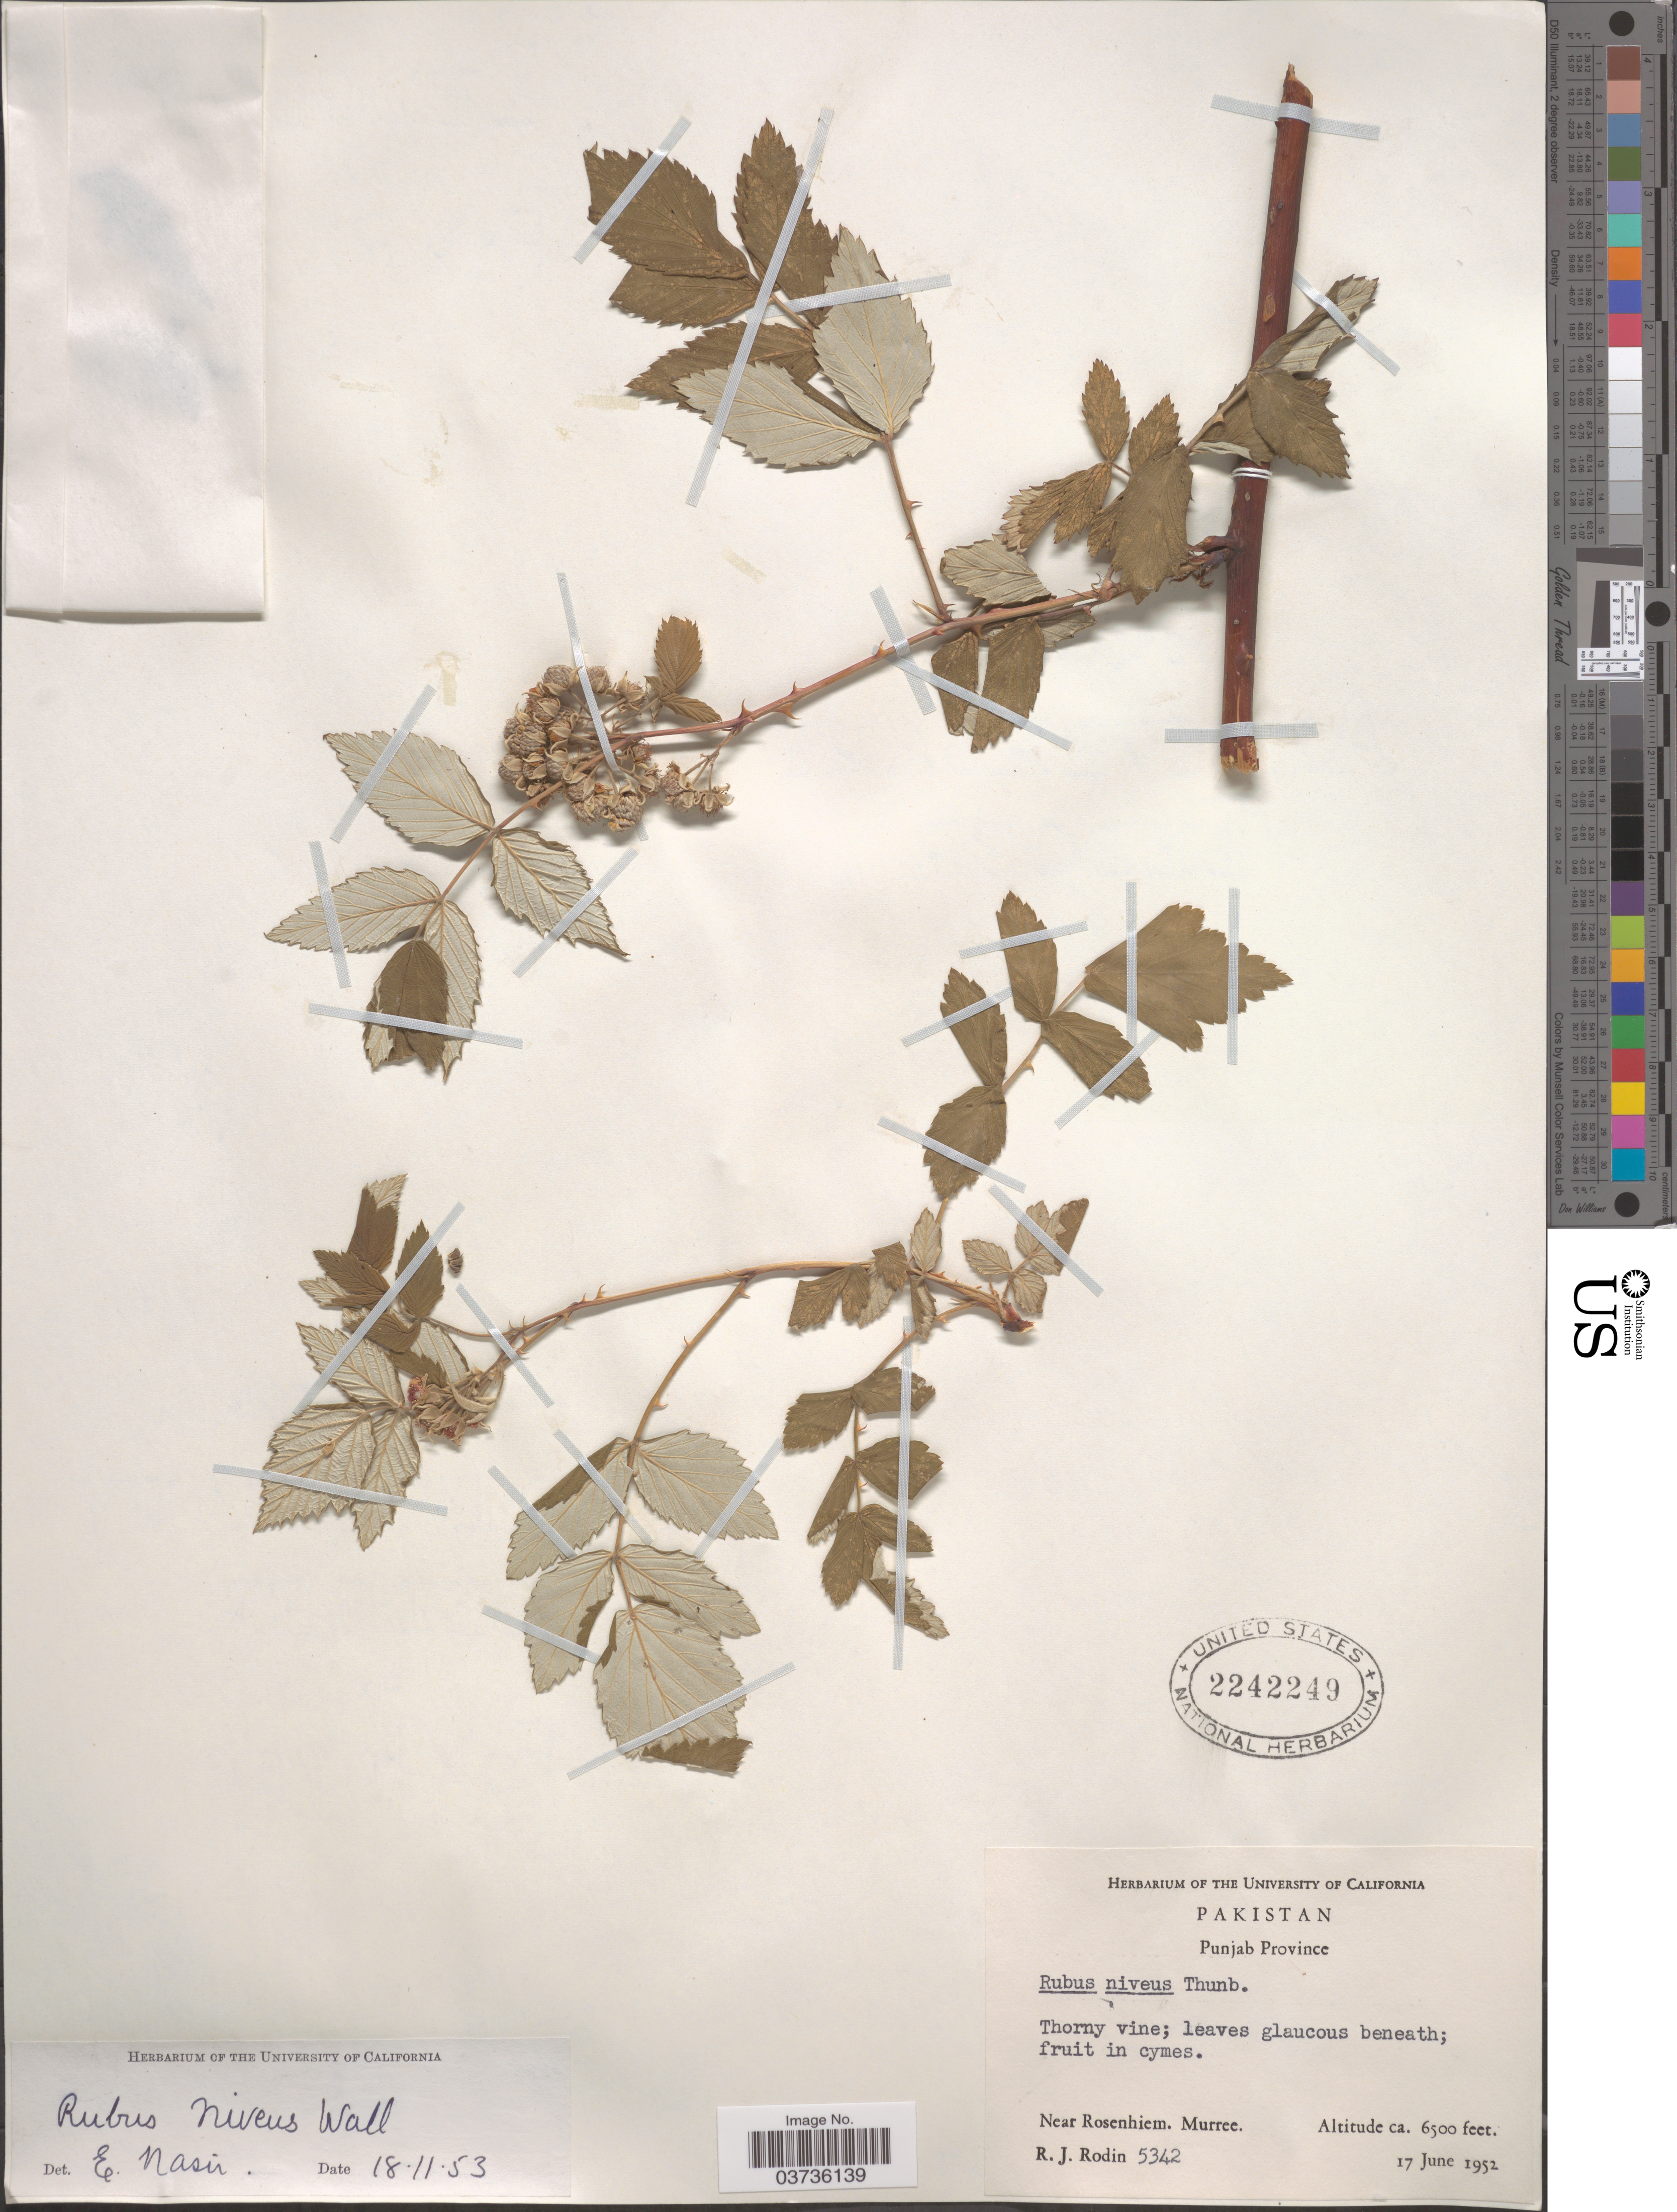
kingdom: Plantae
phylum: Tracheophyta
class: Magnoliopsida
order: Rosales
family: Rosaceae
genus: Rubus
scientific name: Rubus niveus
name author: Thunb.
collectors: R. J. Rodin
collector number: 5342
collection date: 1952-06-17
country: Pakistan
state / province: Punjab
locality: Near Rosenhiem. Murree.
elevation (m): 1981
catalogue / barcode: US 2242249